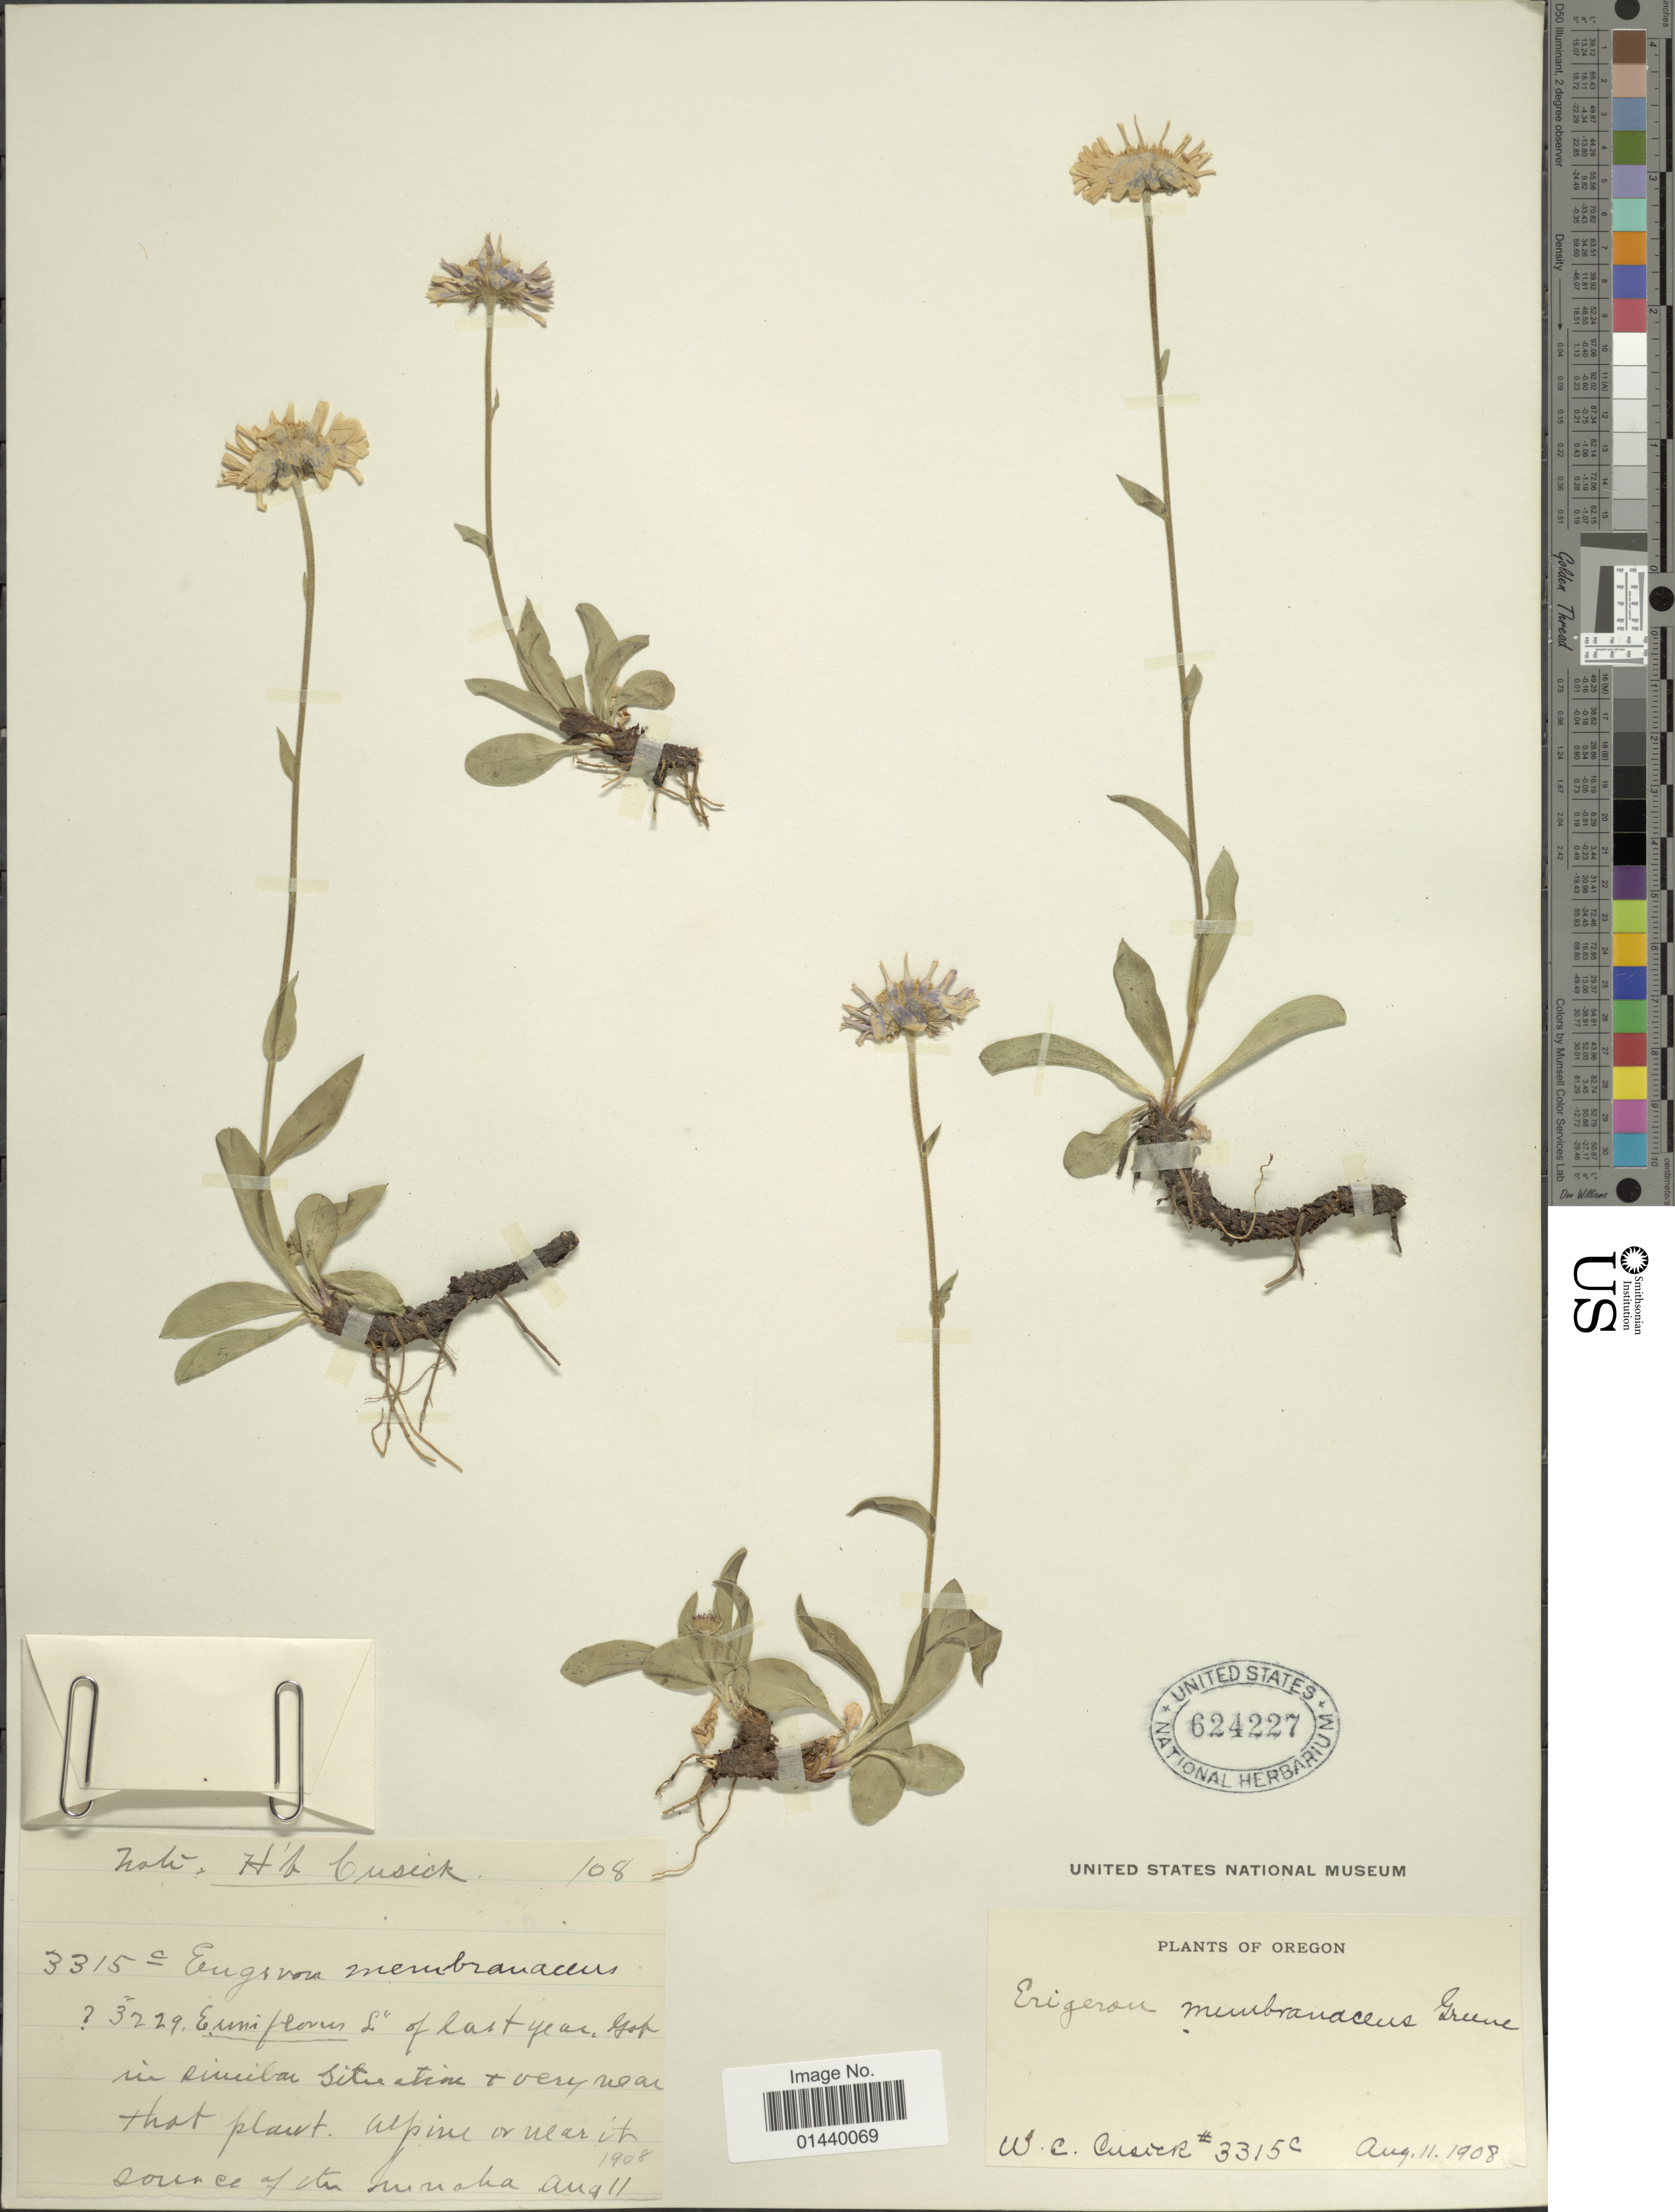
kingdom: Plantae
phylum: Tracheophyta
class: Magnoliopsida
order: Asterales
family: Asteraceae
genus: Erigeron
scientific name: Erigeron salsuginosus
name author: (Richardson ex R. Br.) A. Gray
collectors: W. C. Cusick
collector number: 3315c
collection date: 1908-08-11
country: United States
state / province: Oregon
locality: Source of the Imnaha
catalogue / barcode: US 624227